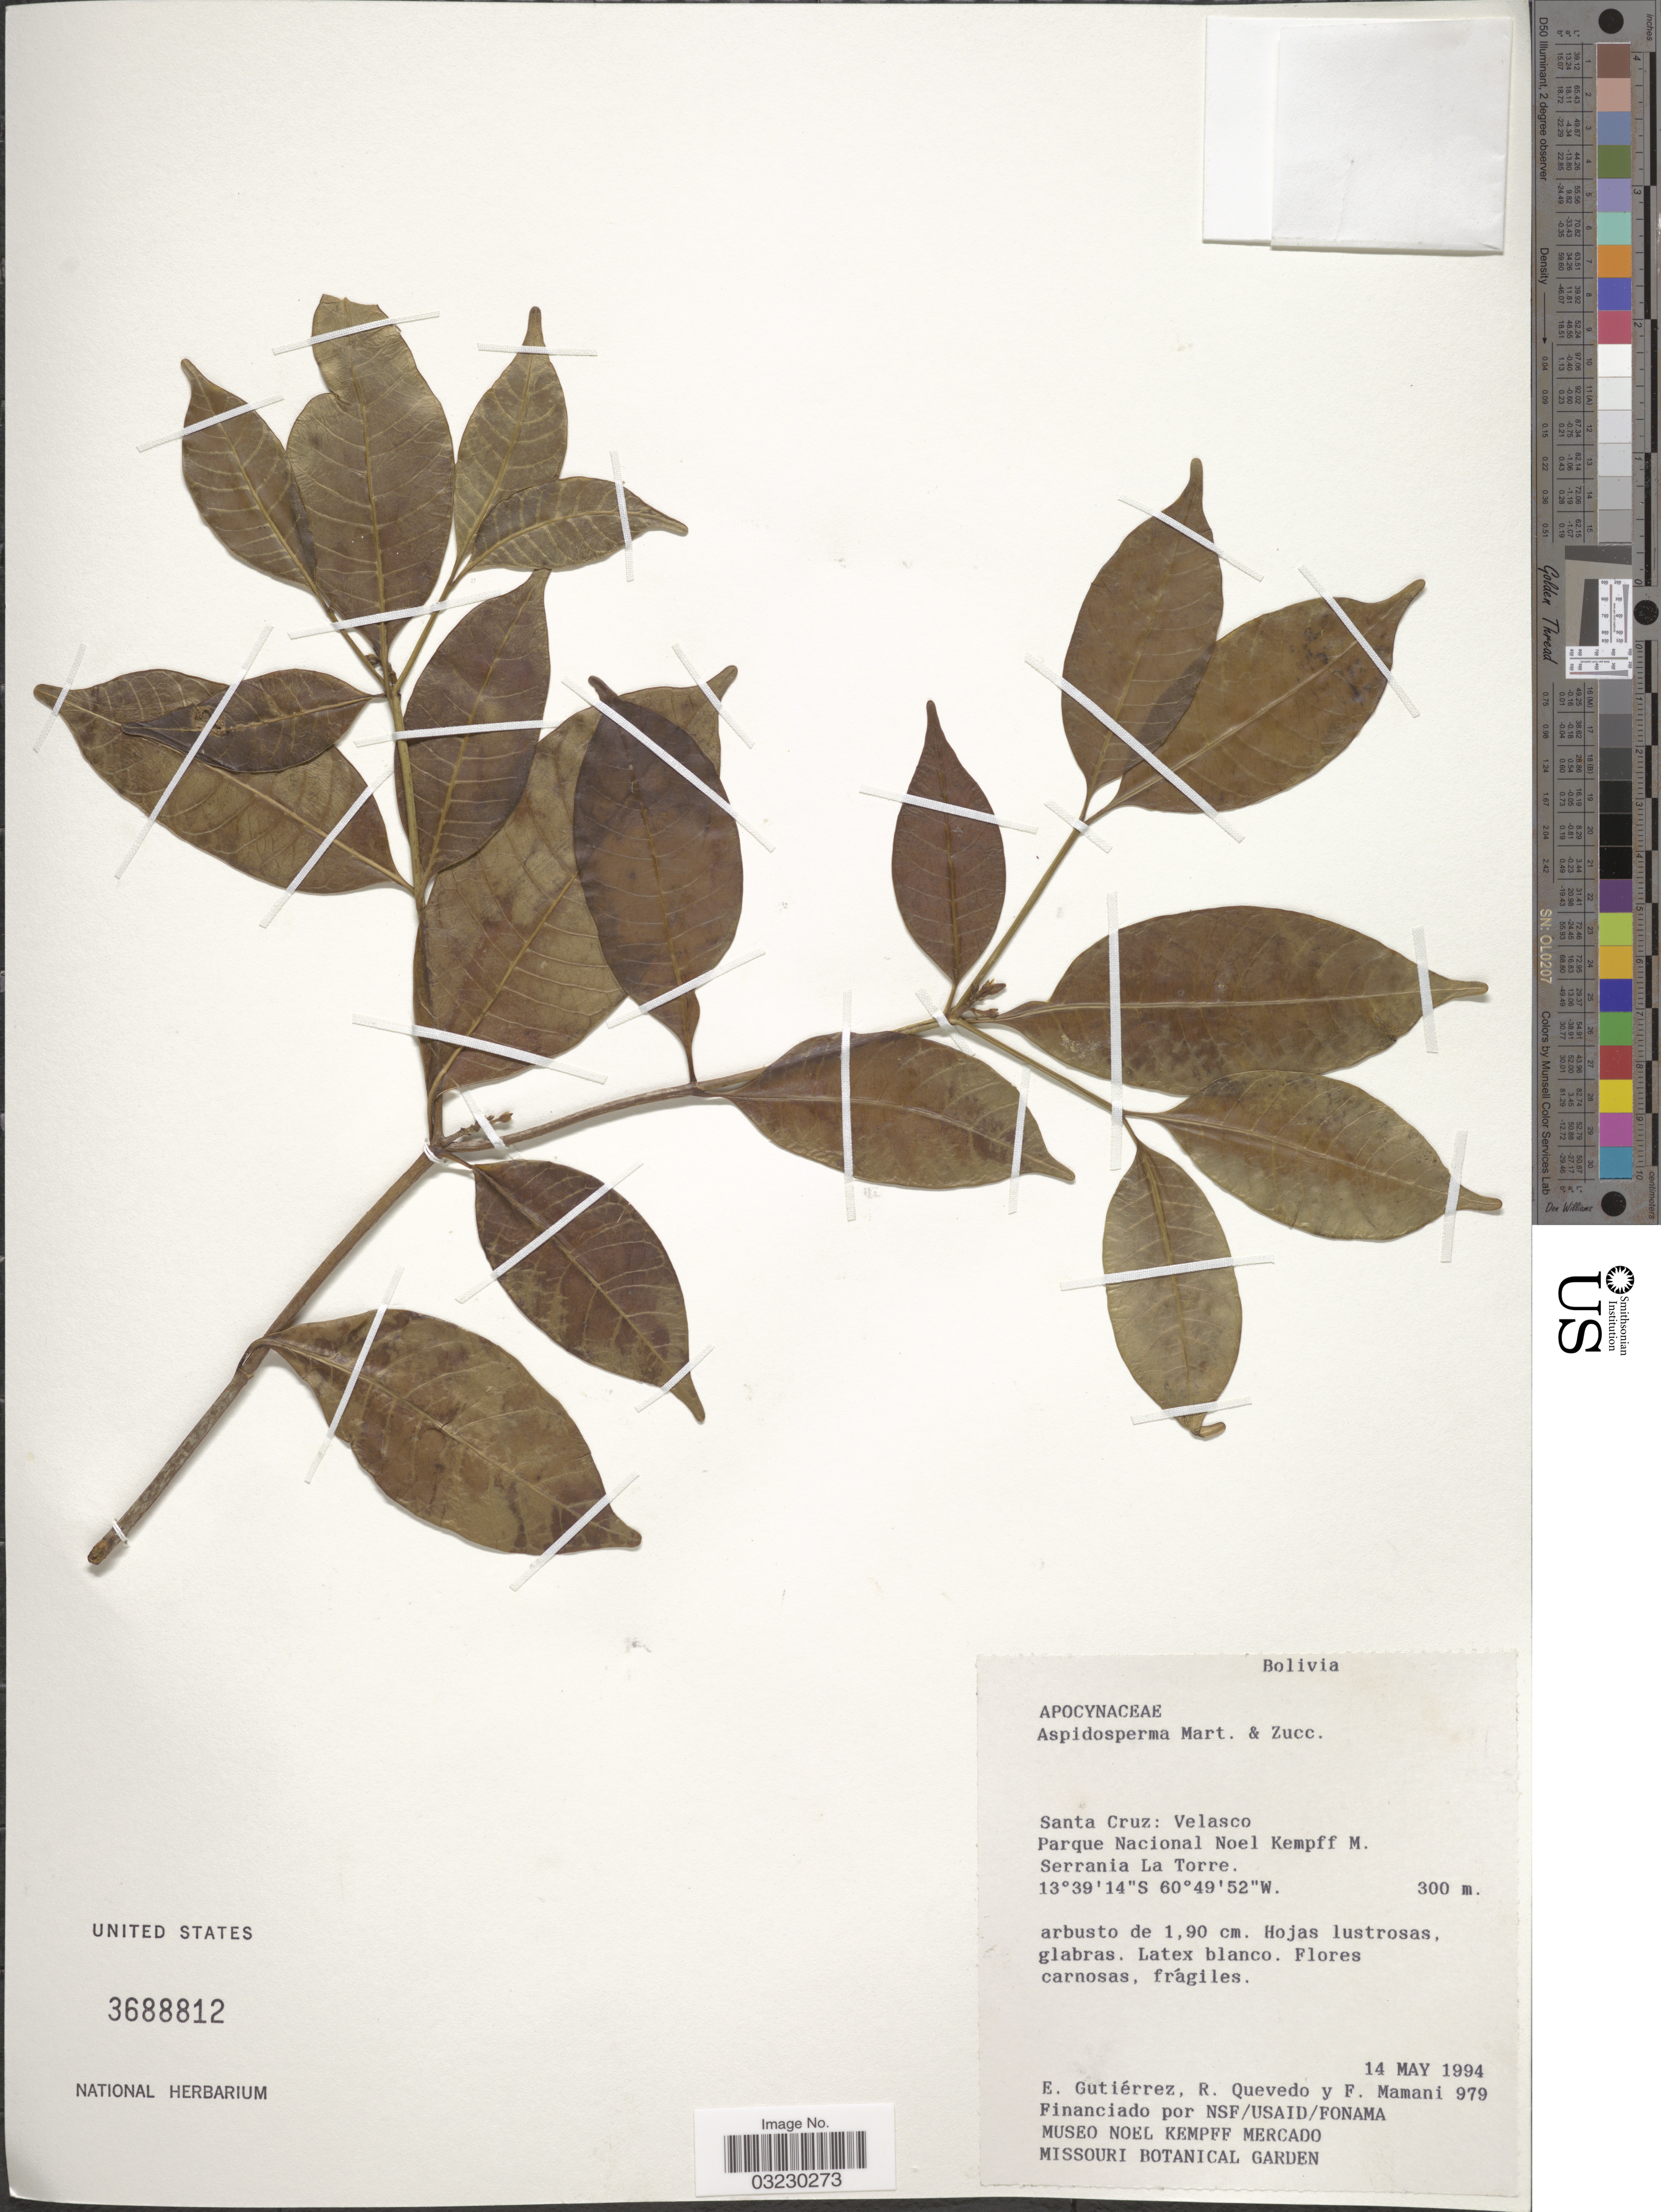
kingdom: Plantae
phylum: Tracheophyta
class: Magnoliopsida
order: Gentianales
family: Apocynaceae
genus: Aspidosperma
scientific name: Aspidosperma sp.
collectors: E. Gutiérrez, R. Quevedo & F. Mamani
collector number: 979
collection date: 1994-05-14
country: Bolivia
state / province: Santa Cruz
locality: Velasco. Parque Nacional Noel Kempff M. Serrania La Torre.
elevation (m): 300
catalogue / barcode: US 3688812